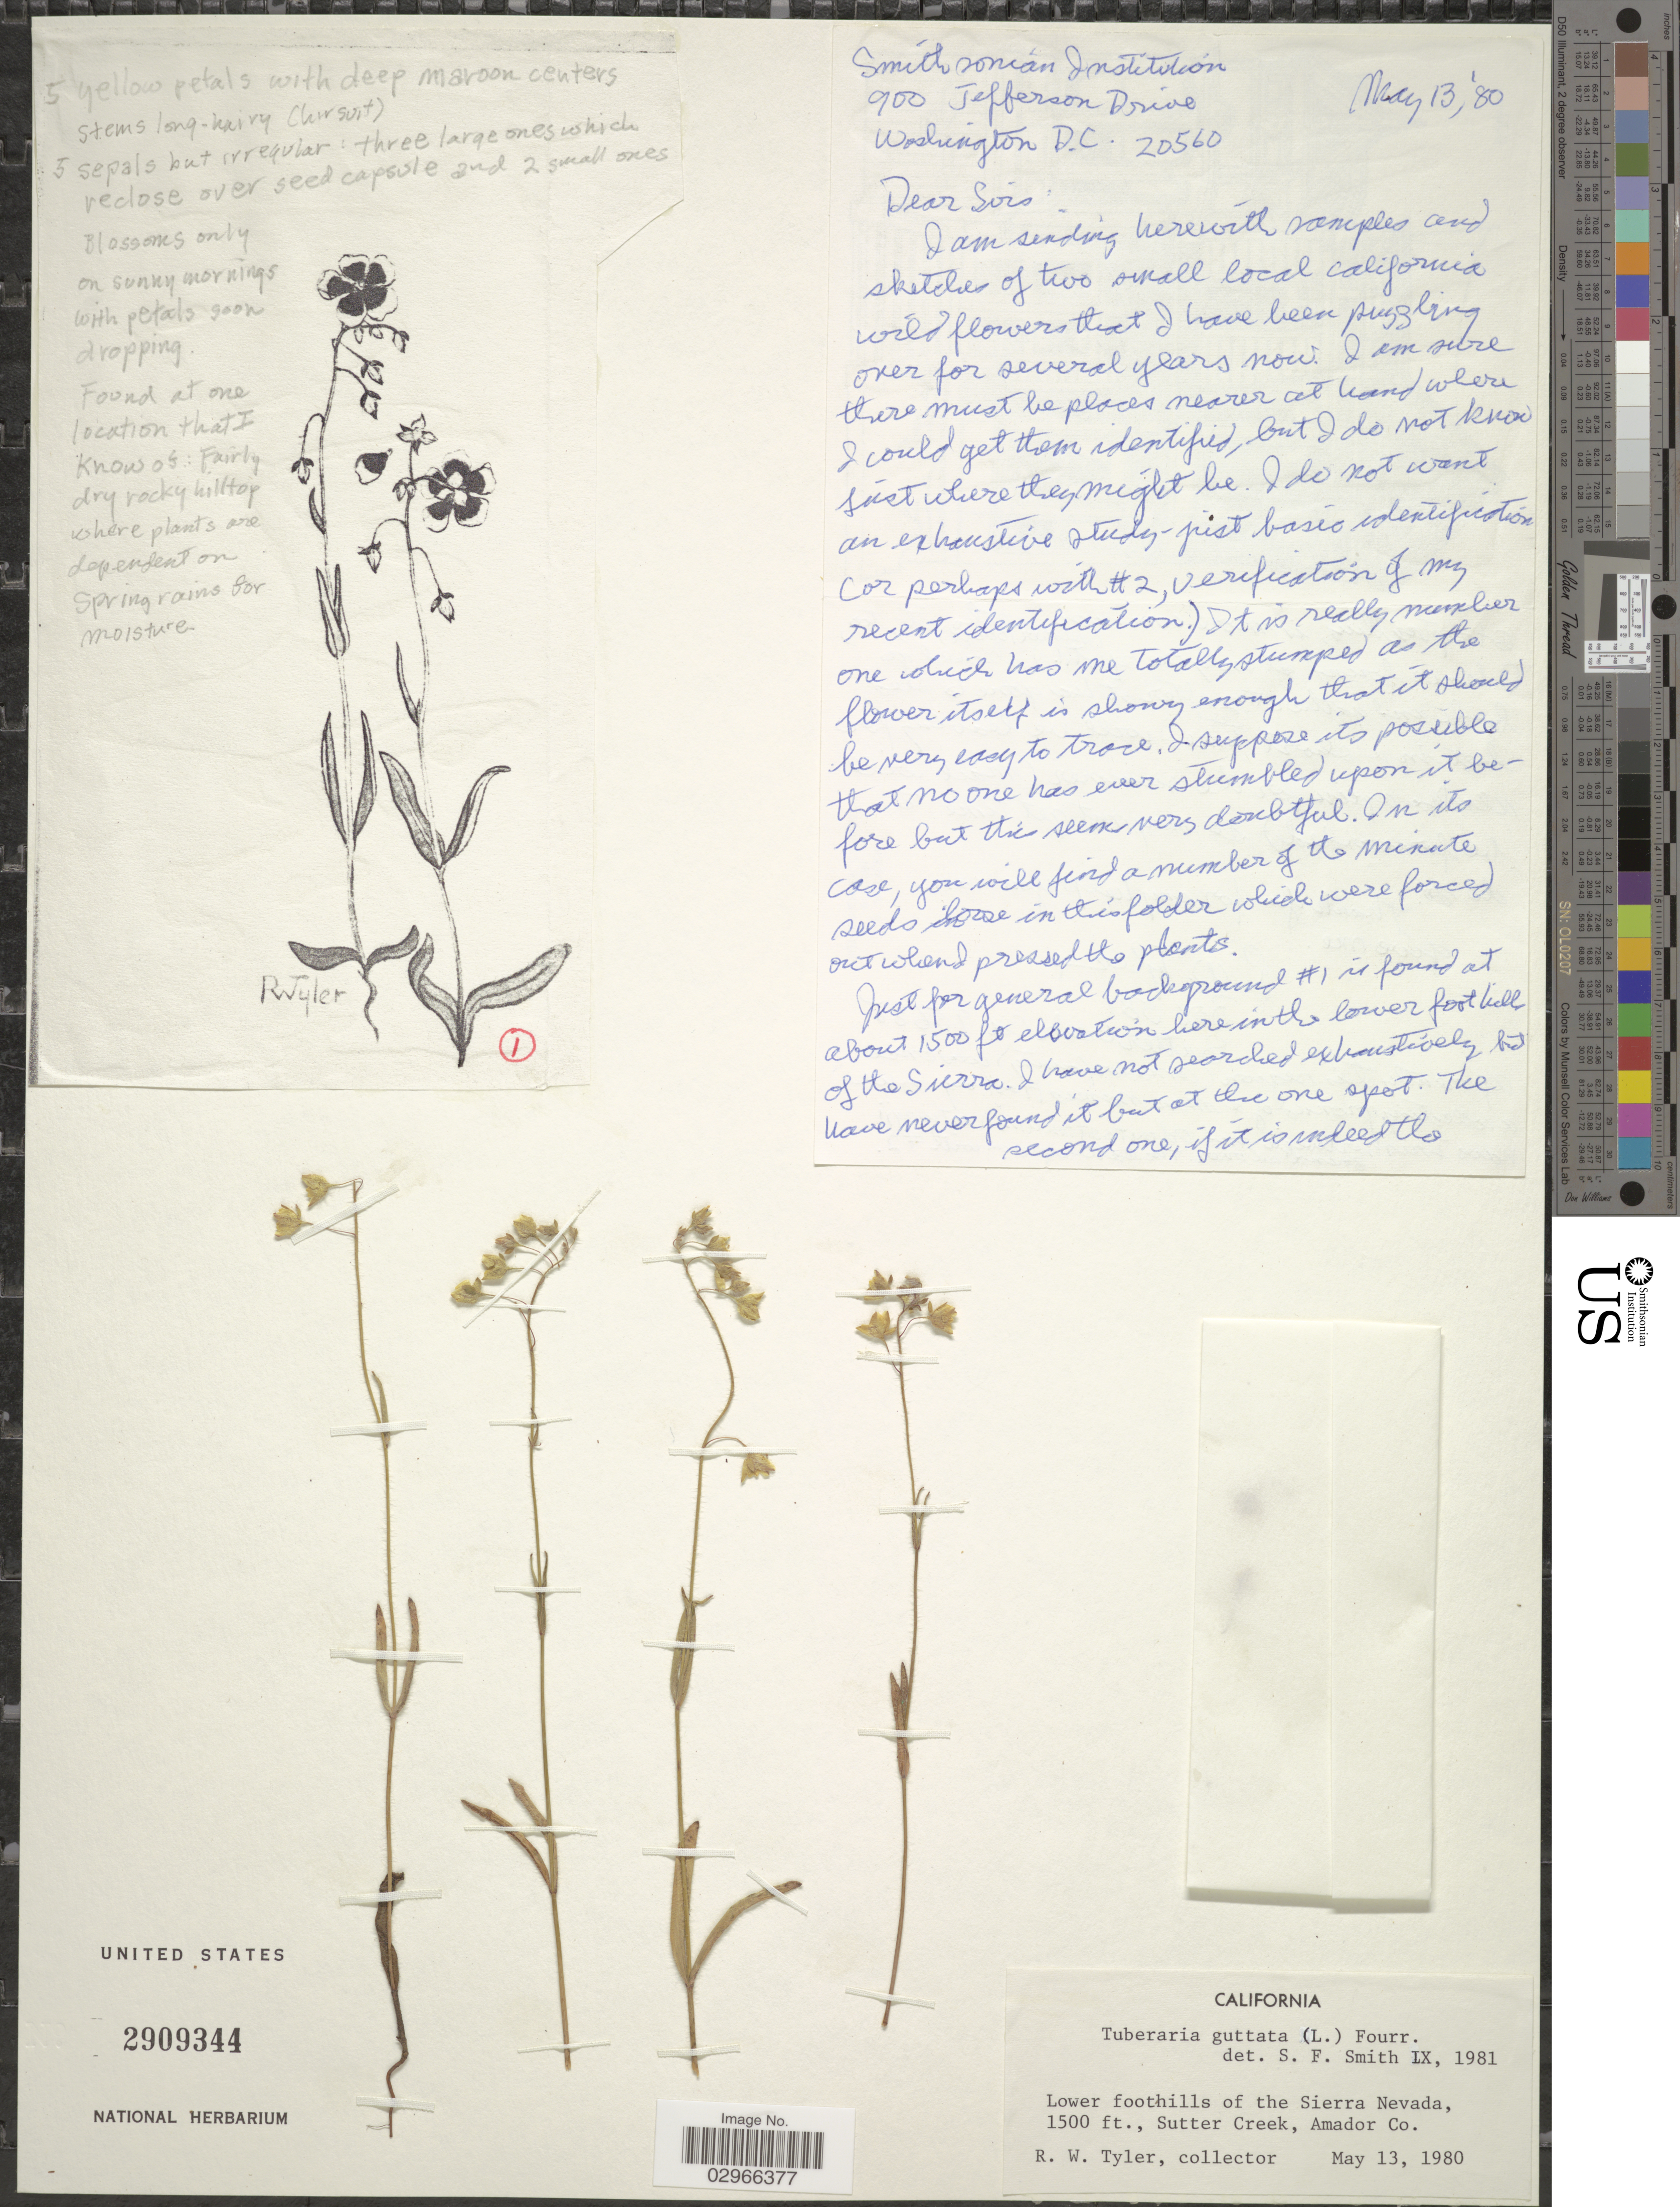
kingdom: Plantae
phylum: Tracheophyta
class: Magnoliopsida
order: Malvales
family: Cistaceae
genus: Tuberaria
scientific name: Tuberaria guttata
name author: (L.) Fourr.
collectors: R. Tyler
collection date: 1980-05-13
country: United States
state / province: California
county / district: Amador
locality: Lower foothills of the Sierra Nevada. Sutter Creek, Amador Co.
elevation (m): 457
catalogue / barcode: US 2909344